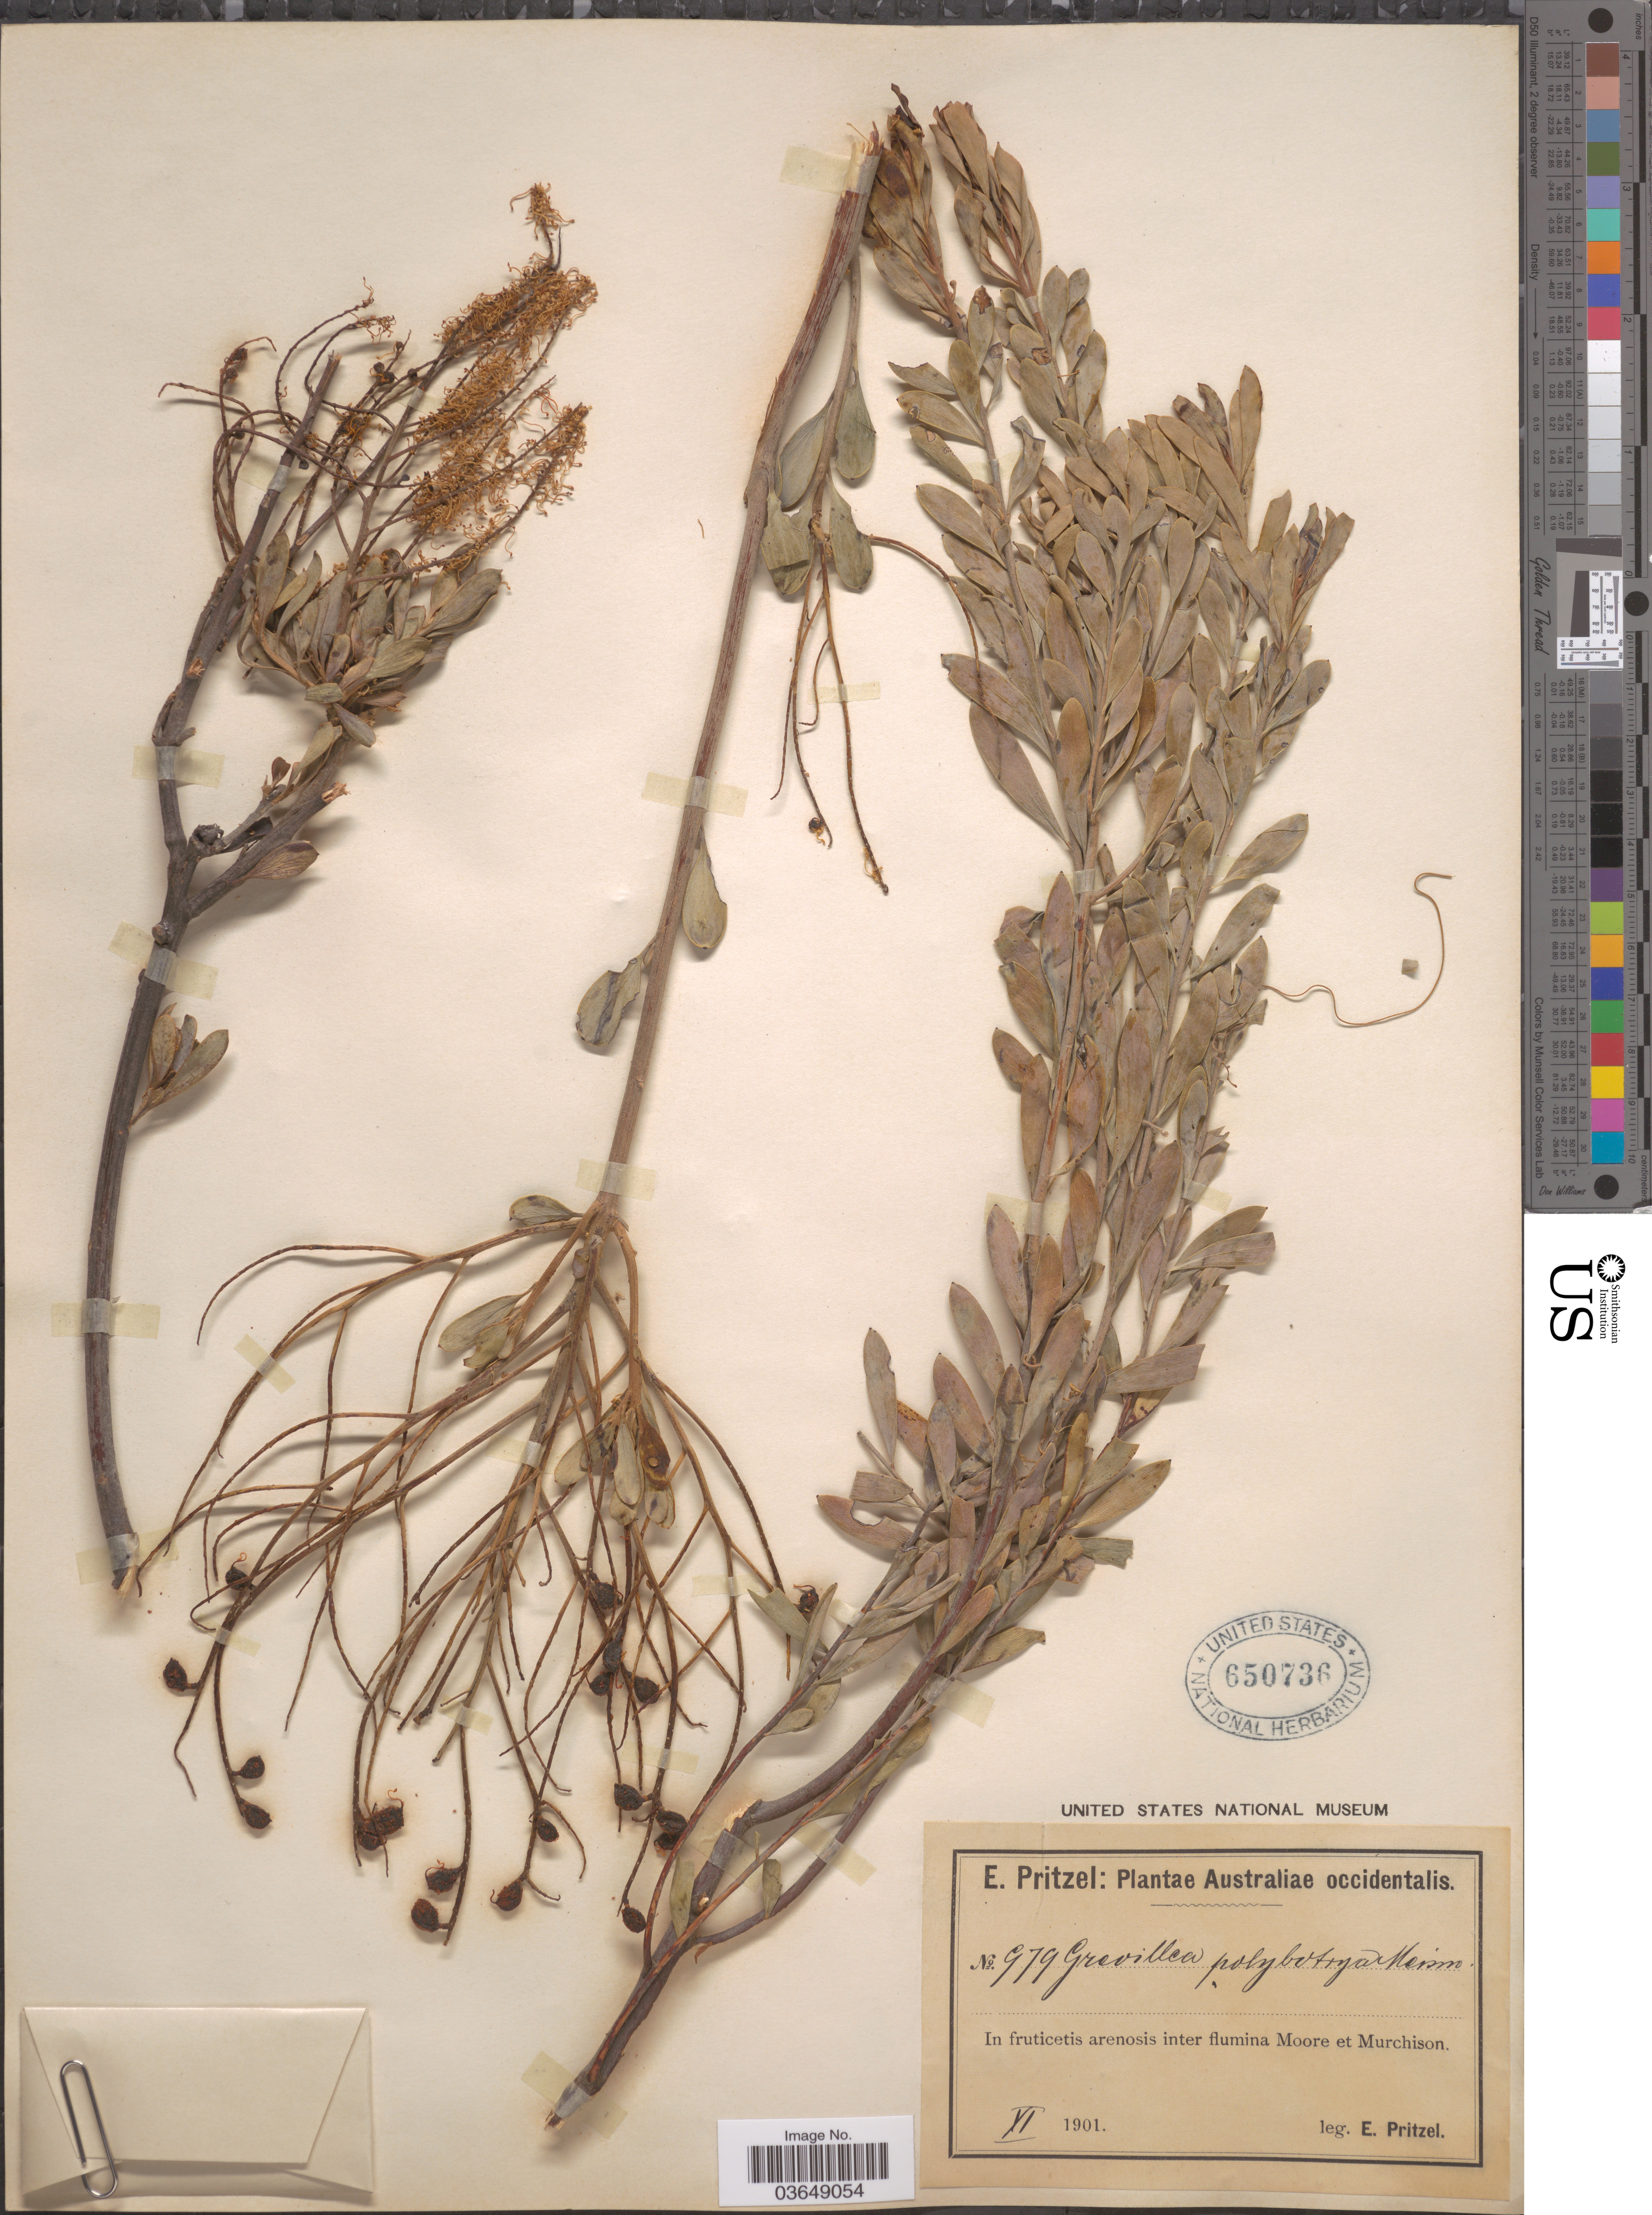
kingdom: Plantae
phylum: Tracheophyta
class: Magnoliopsida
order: Proteales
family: Proteaceae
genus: Grevillea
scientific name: Grevillea polybotrya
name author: Meisn.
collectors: E. G. Pritzel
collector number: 979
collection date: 1901-11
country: Australia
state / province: Western Australia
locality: Australiae occidentalis. In fruticetis arenosis inter flumina Moore et Murchison.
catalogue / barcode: US 650736